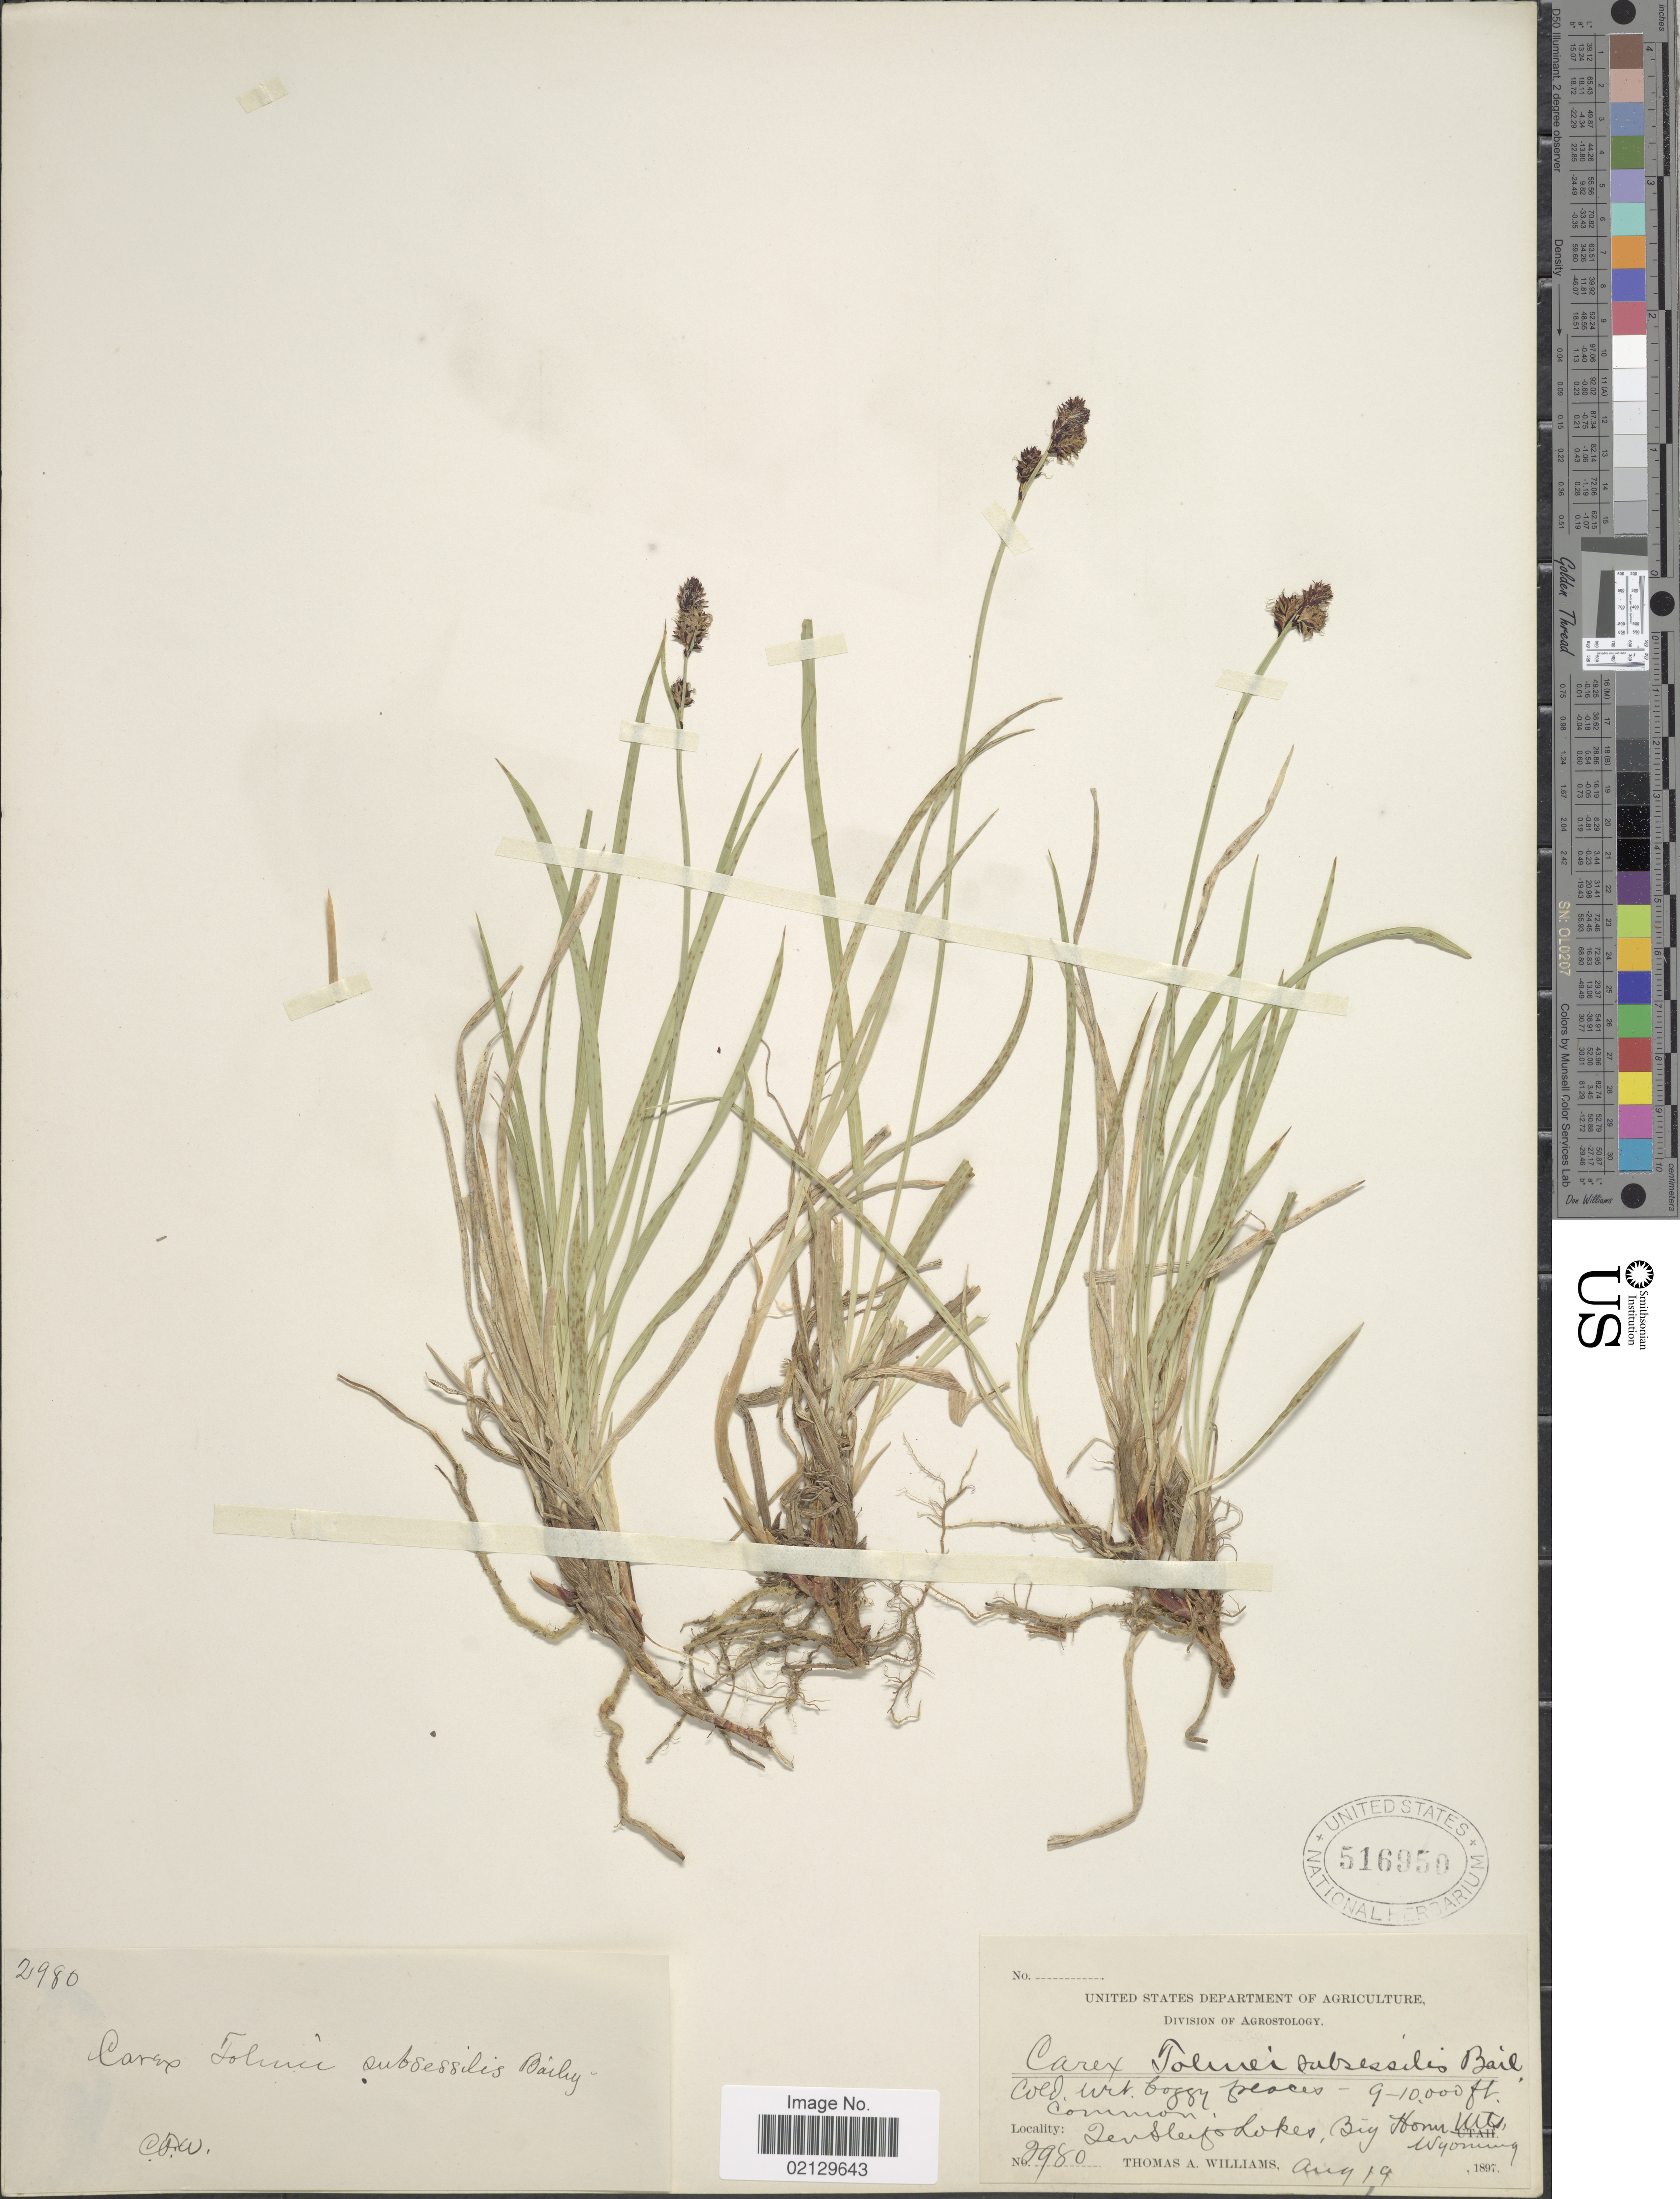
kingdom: Plantae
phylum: Tracheophyta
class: Liliopsida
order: Poales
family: Cyperaceae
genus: Carex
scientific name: Carex podocarpa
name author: R. Br.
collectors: T. A. Williams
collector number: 2980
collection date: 1897-08-19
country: United States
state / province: Wyoming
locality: Ten Sleep Lakes, Big Horn Mts.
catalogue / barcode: US 516950